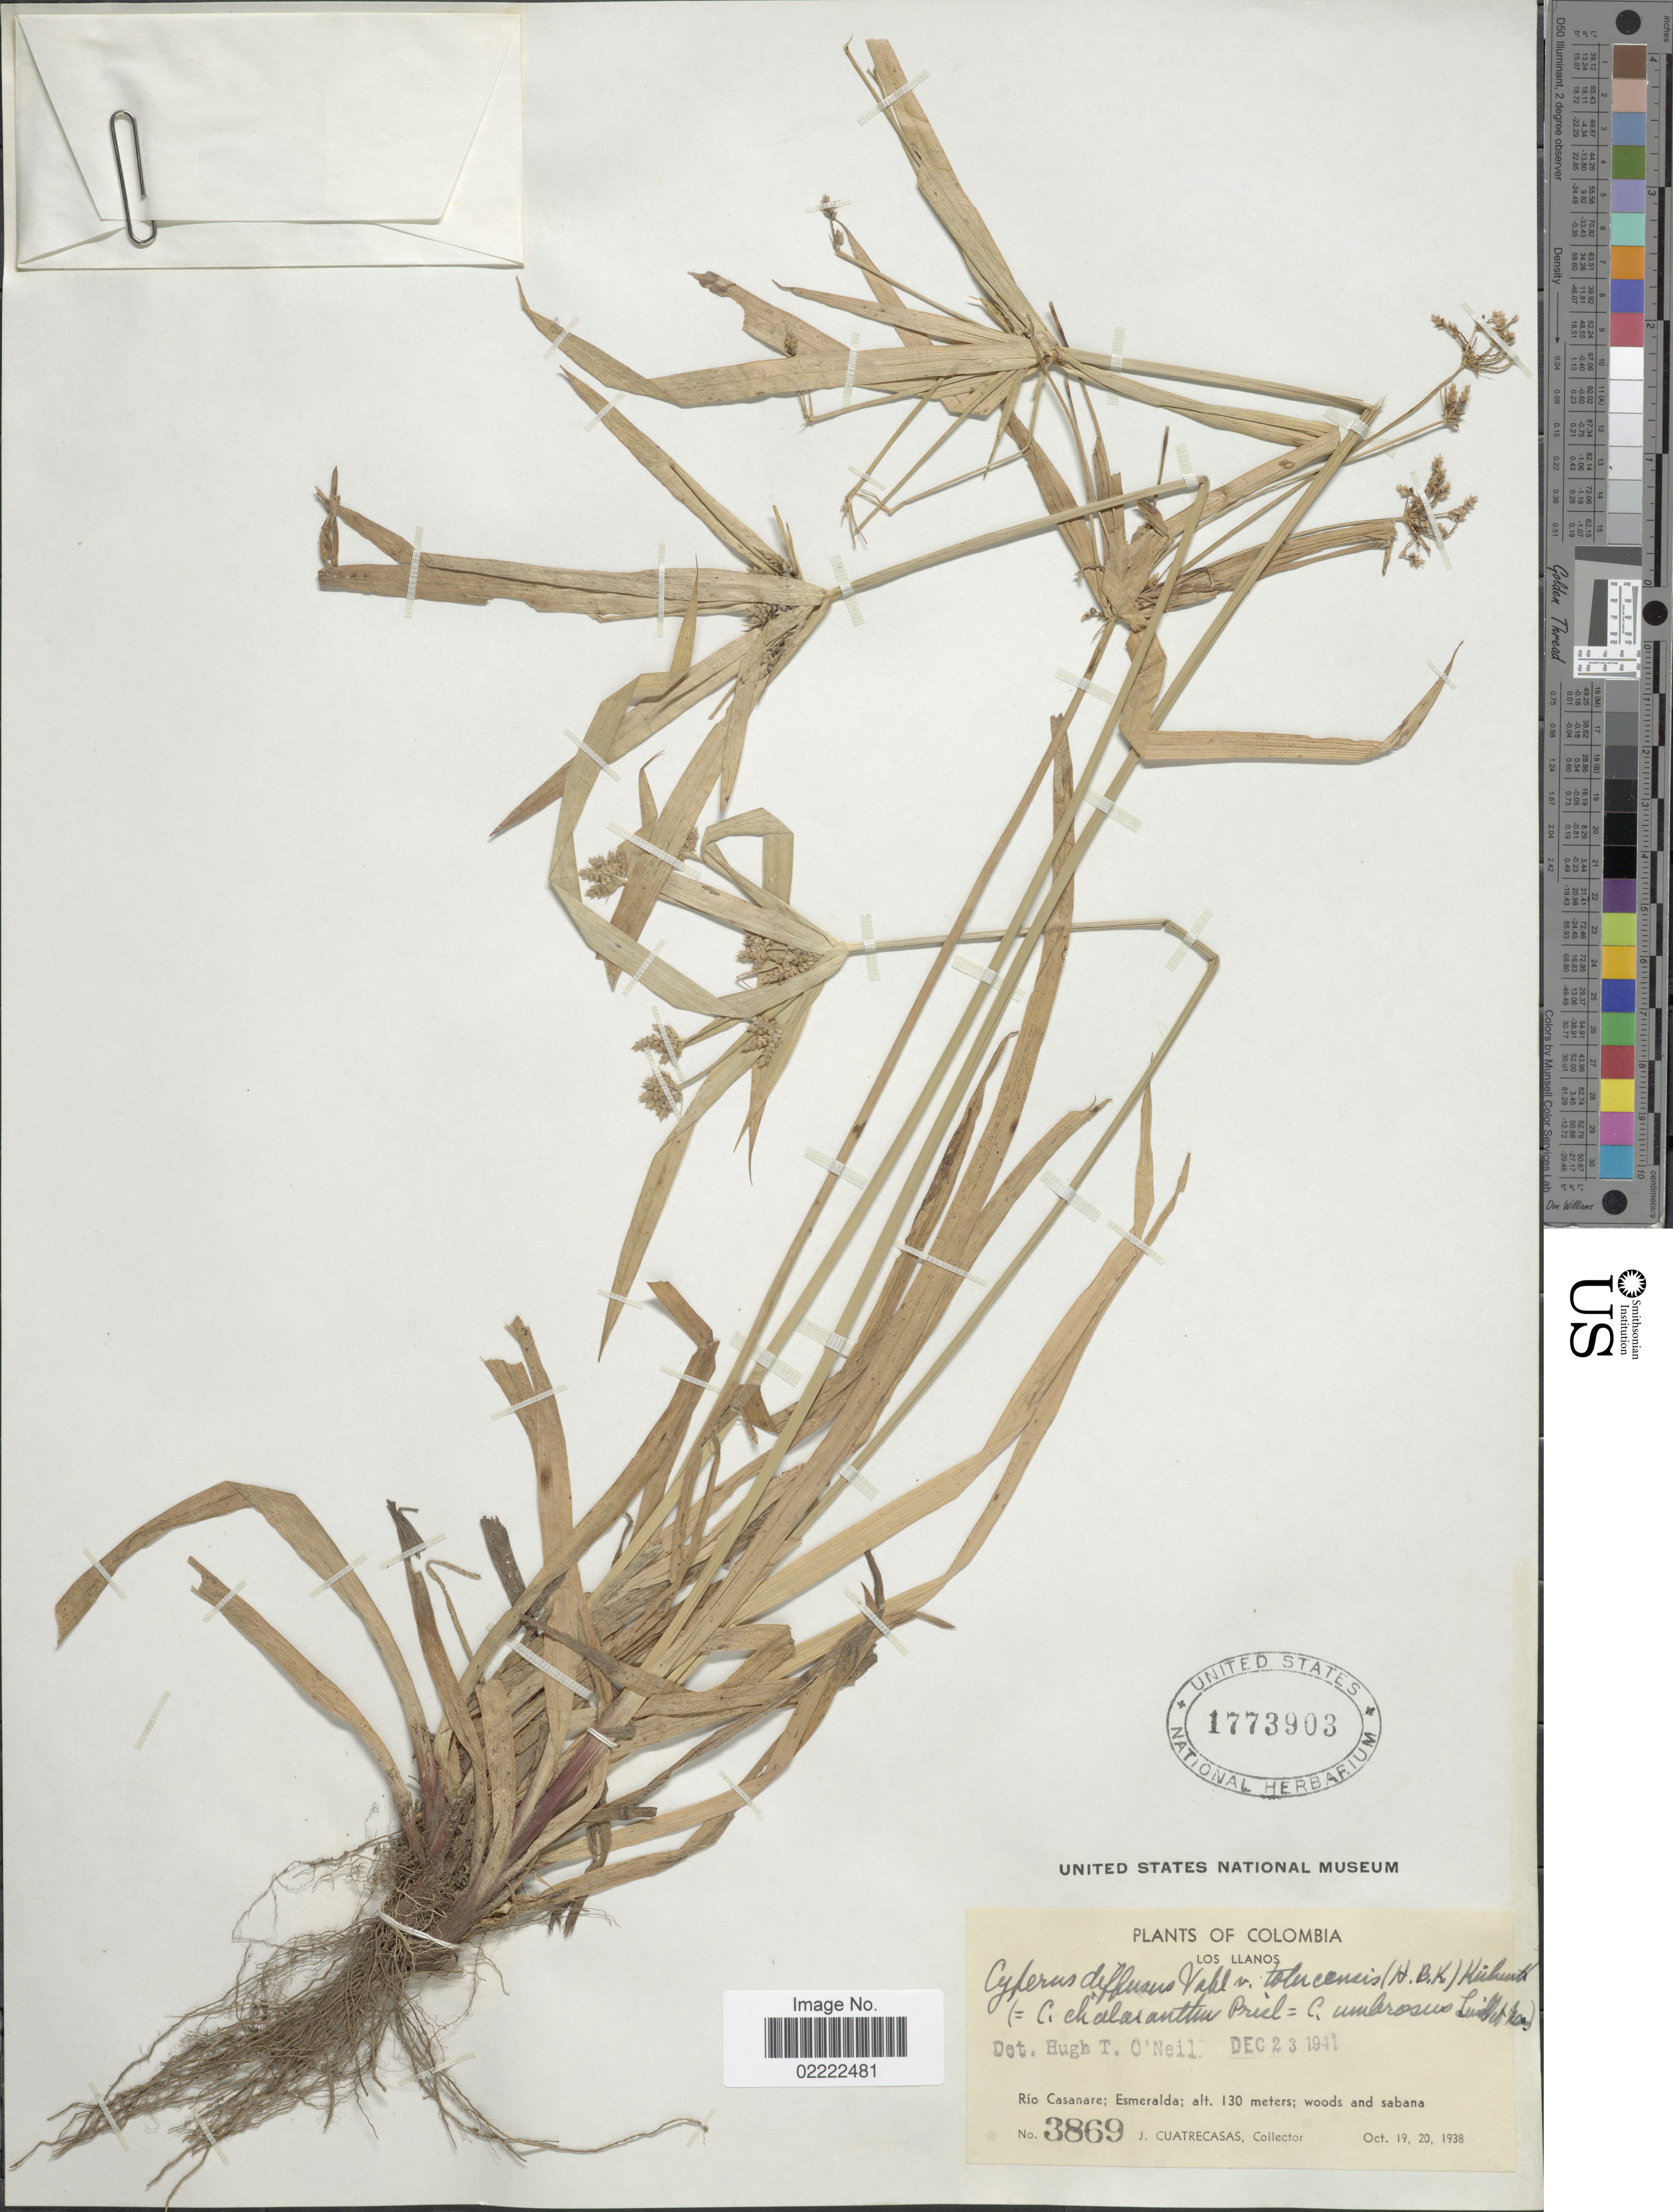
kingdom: Plantae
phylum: Tracheophyta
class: Liliopsida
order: Poales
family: Cyperaceae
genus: Cyperus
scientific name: Cyperus laxus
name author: Lam.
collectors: J. Cuatrecasas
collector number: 3869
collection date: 1938-10-19/1938-10-20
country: Colombia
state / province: Casanare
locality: Los Llanos, Rio Casanare; Esmeralda; woods and sabana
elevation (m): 130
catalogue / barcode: US 1773903